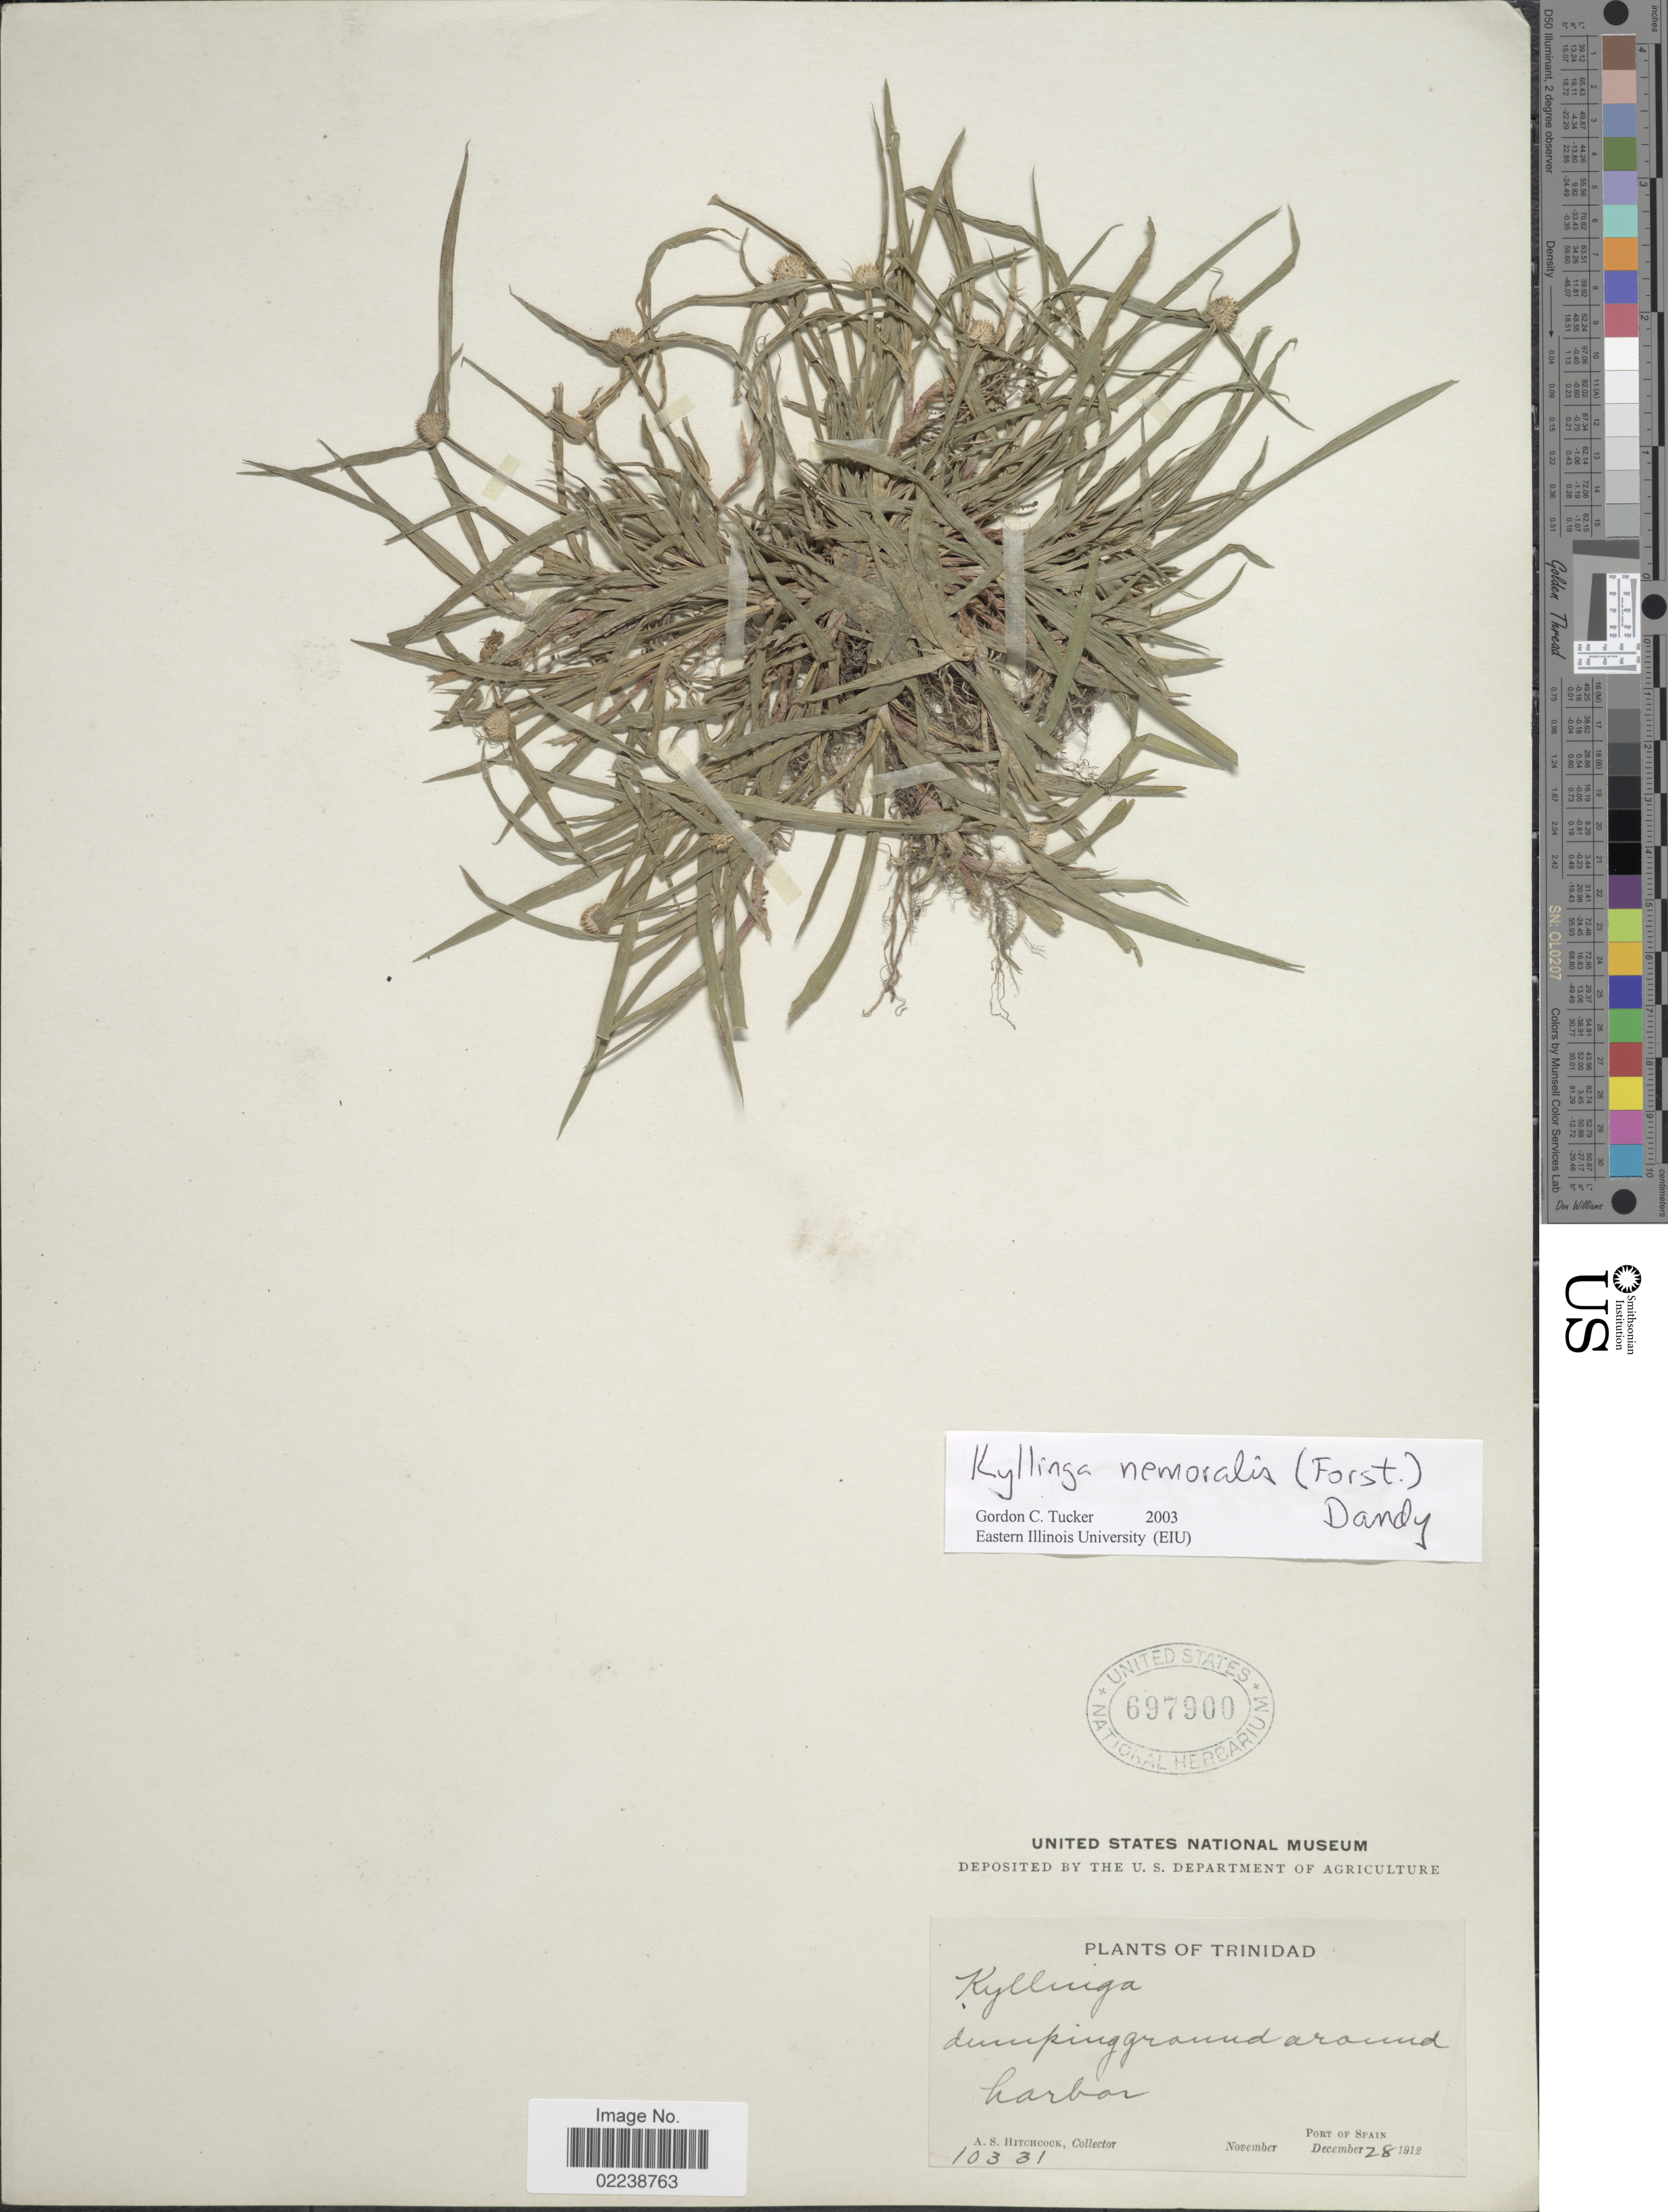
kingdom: Plantae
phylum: Tracheophyta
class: Liliopsida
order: Poales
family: Cyperaceae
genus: Cyperus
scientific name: Cyperus mindorensis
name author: (Steud.) Huygh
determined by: Strong, M. T., (US), Smithsonian Institution - National Museum of Natural History (UNITED STATES)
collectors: A. S. Hitchcock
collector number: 10331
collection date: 1912-12-28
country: Trinidad and Tobago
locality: Trinidad, Port of Spain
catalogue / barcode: US 697900